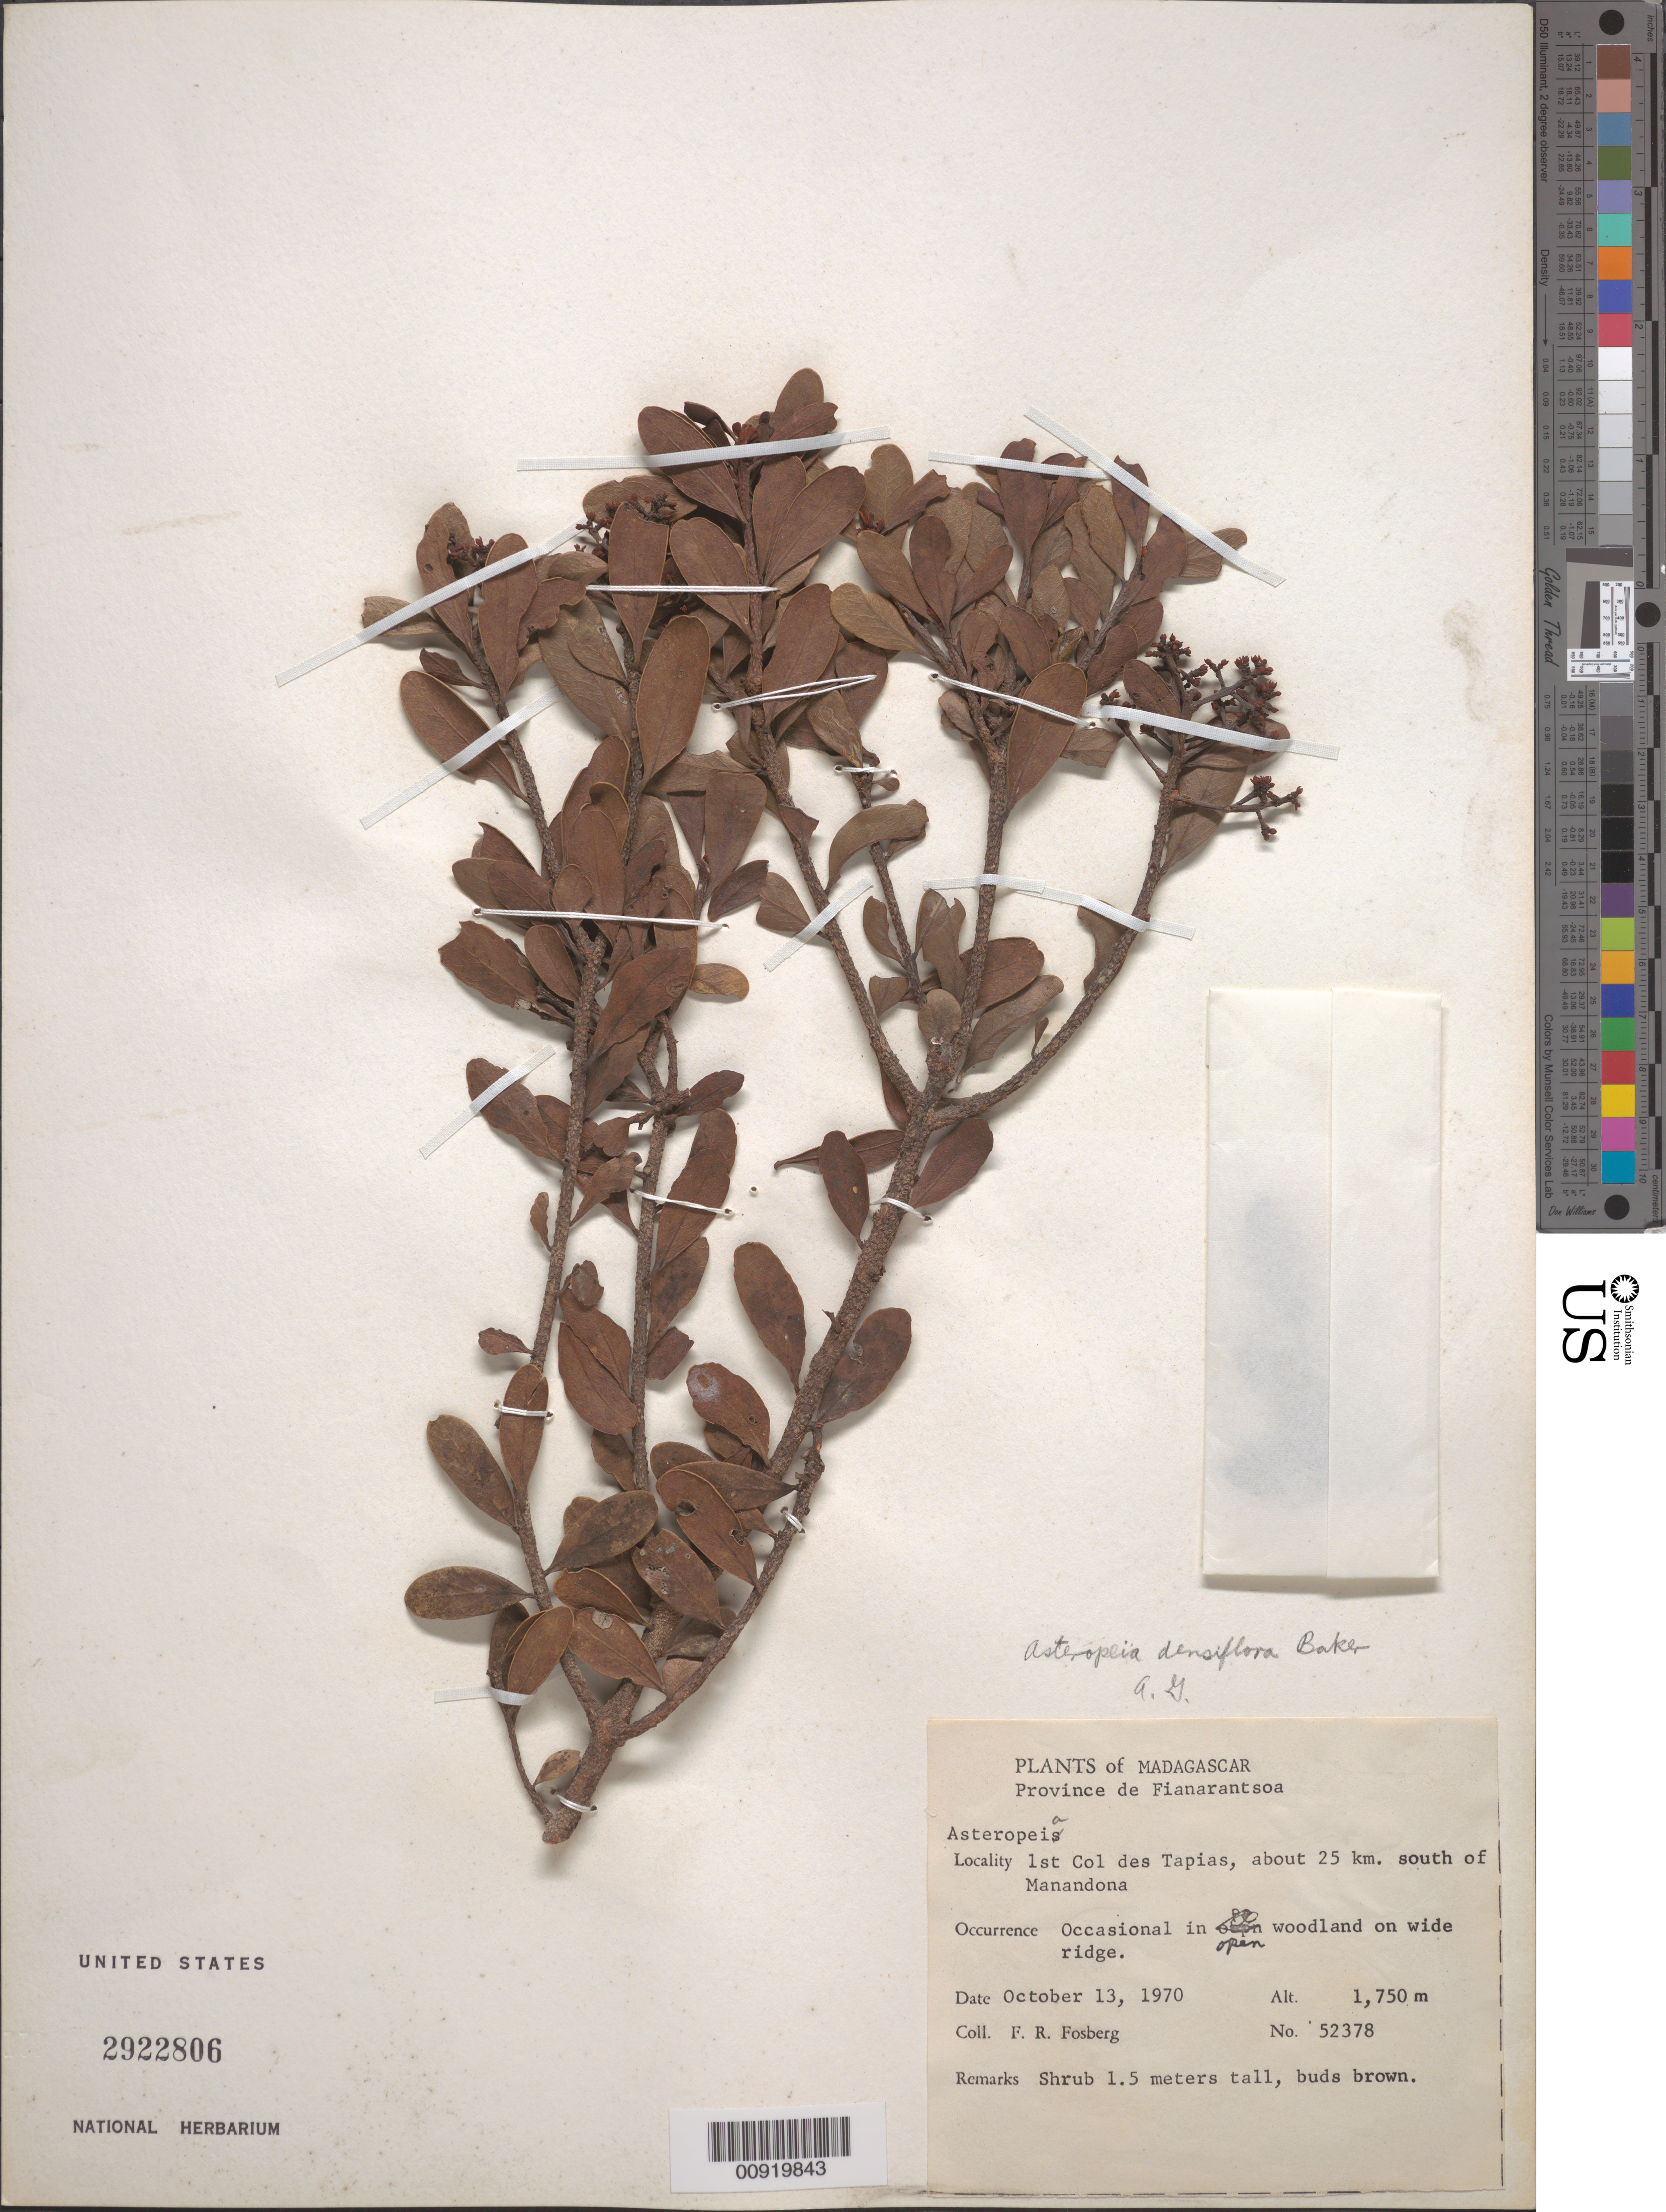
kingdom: Plantae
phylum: Tracheophyta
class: Magnoliopsida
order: Caryophyllales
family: Asteropeiaceae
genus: Asteropeia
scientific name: Asteropeia densiflora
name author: Baker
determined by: Goldberg, Aaron, (US), NMNH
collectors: F. R. Fosberg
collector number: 52378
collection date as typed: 13 Oct 1970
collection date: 1970-10-13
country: Madagascar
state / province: Amoron'i Mania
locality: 1st Col de Tapias, about 25 km. south of Manandona.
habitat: open woodland on wide ridge. occasional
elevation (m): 1750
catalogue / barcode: US 2922806